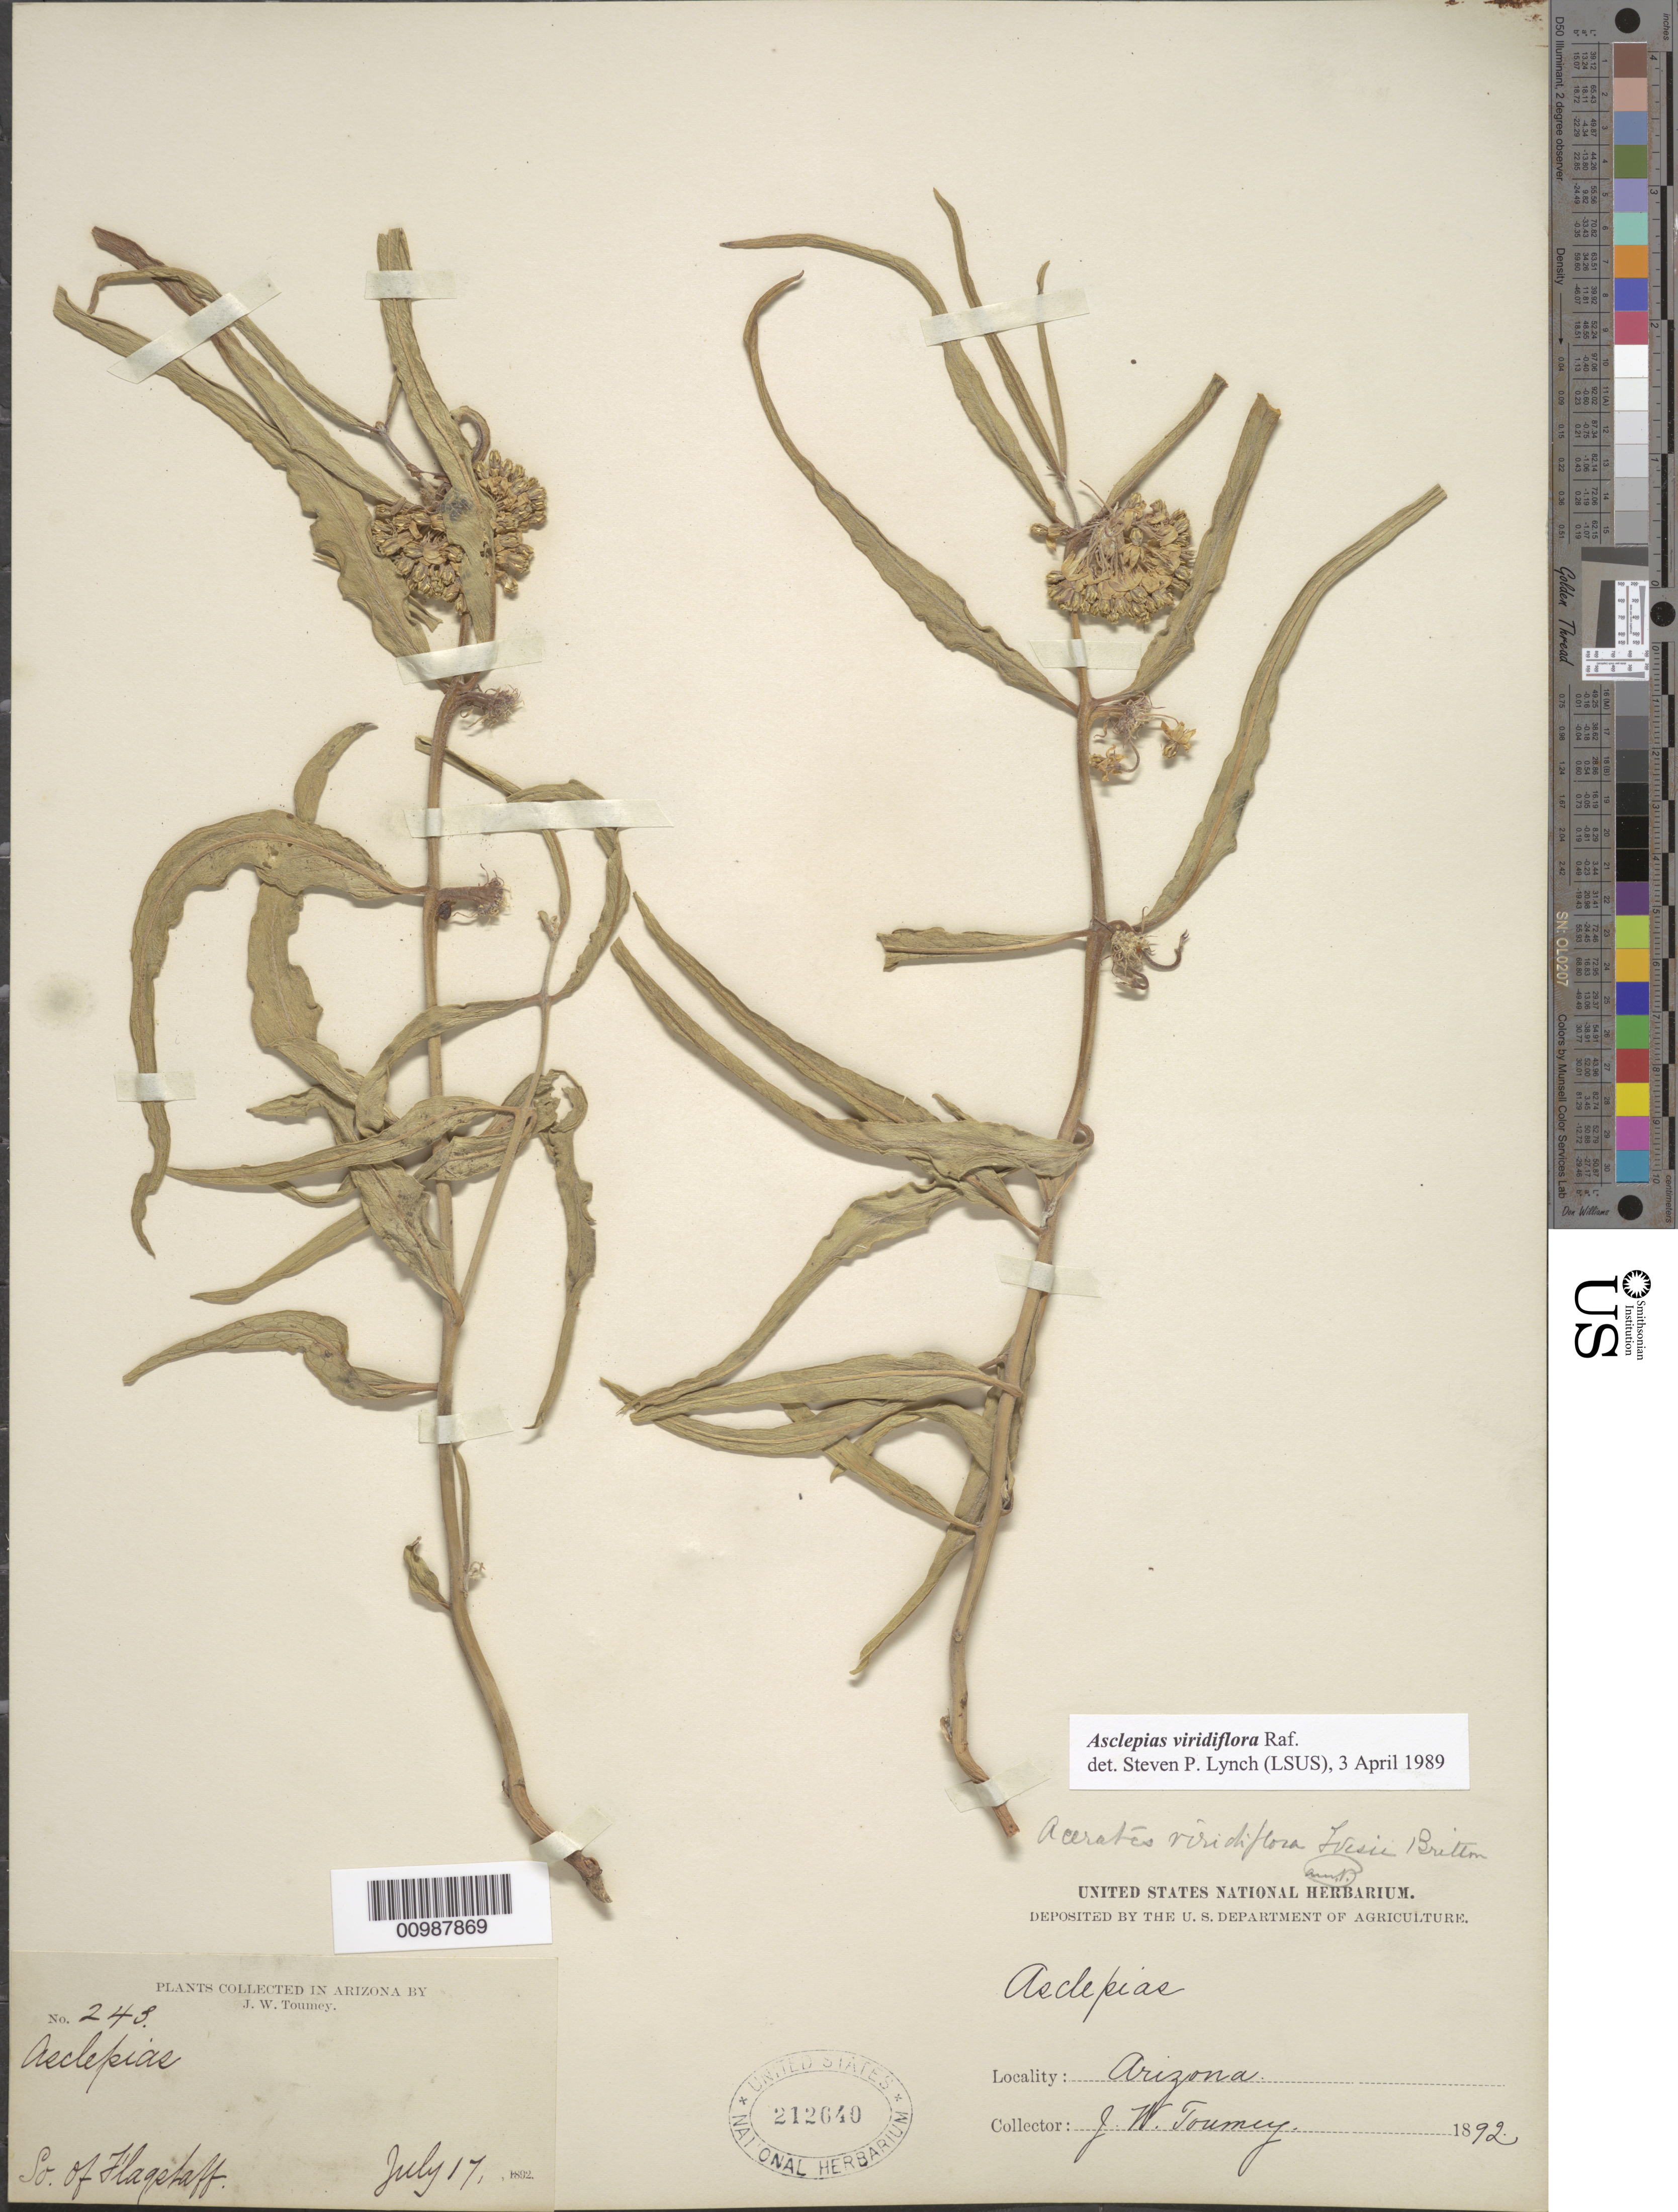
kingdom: Plantae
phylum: Tracheophyta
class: Magnoliopsida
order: Gentianales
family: Apocynaceae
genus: Asclepias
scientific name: Asclepias viridiflora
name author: Raf.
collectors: J. W. Toumey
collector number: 243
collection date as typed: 17 Jul 1892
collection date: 1892-07-17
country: United States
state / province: Arizona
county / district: Coconino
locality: Flagstaff.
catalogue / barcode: US 212640